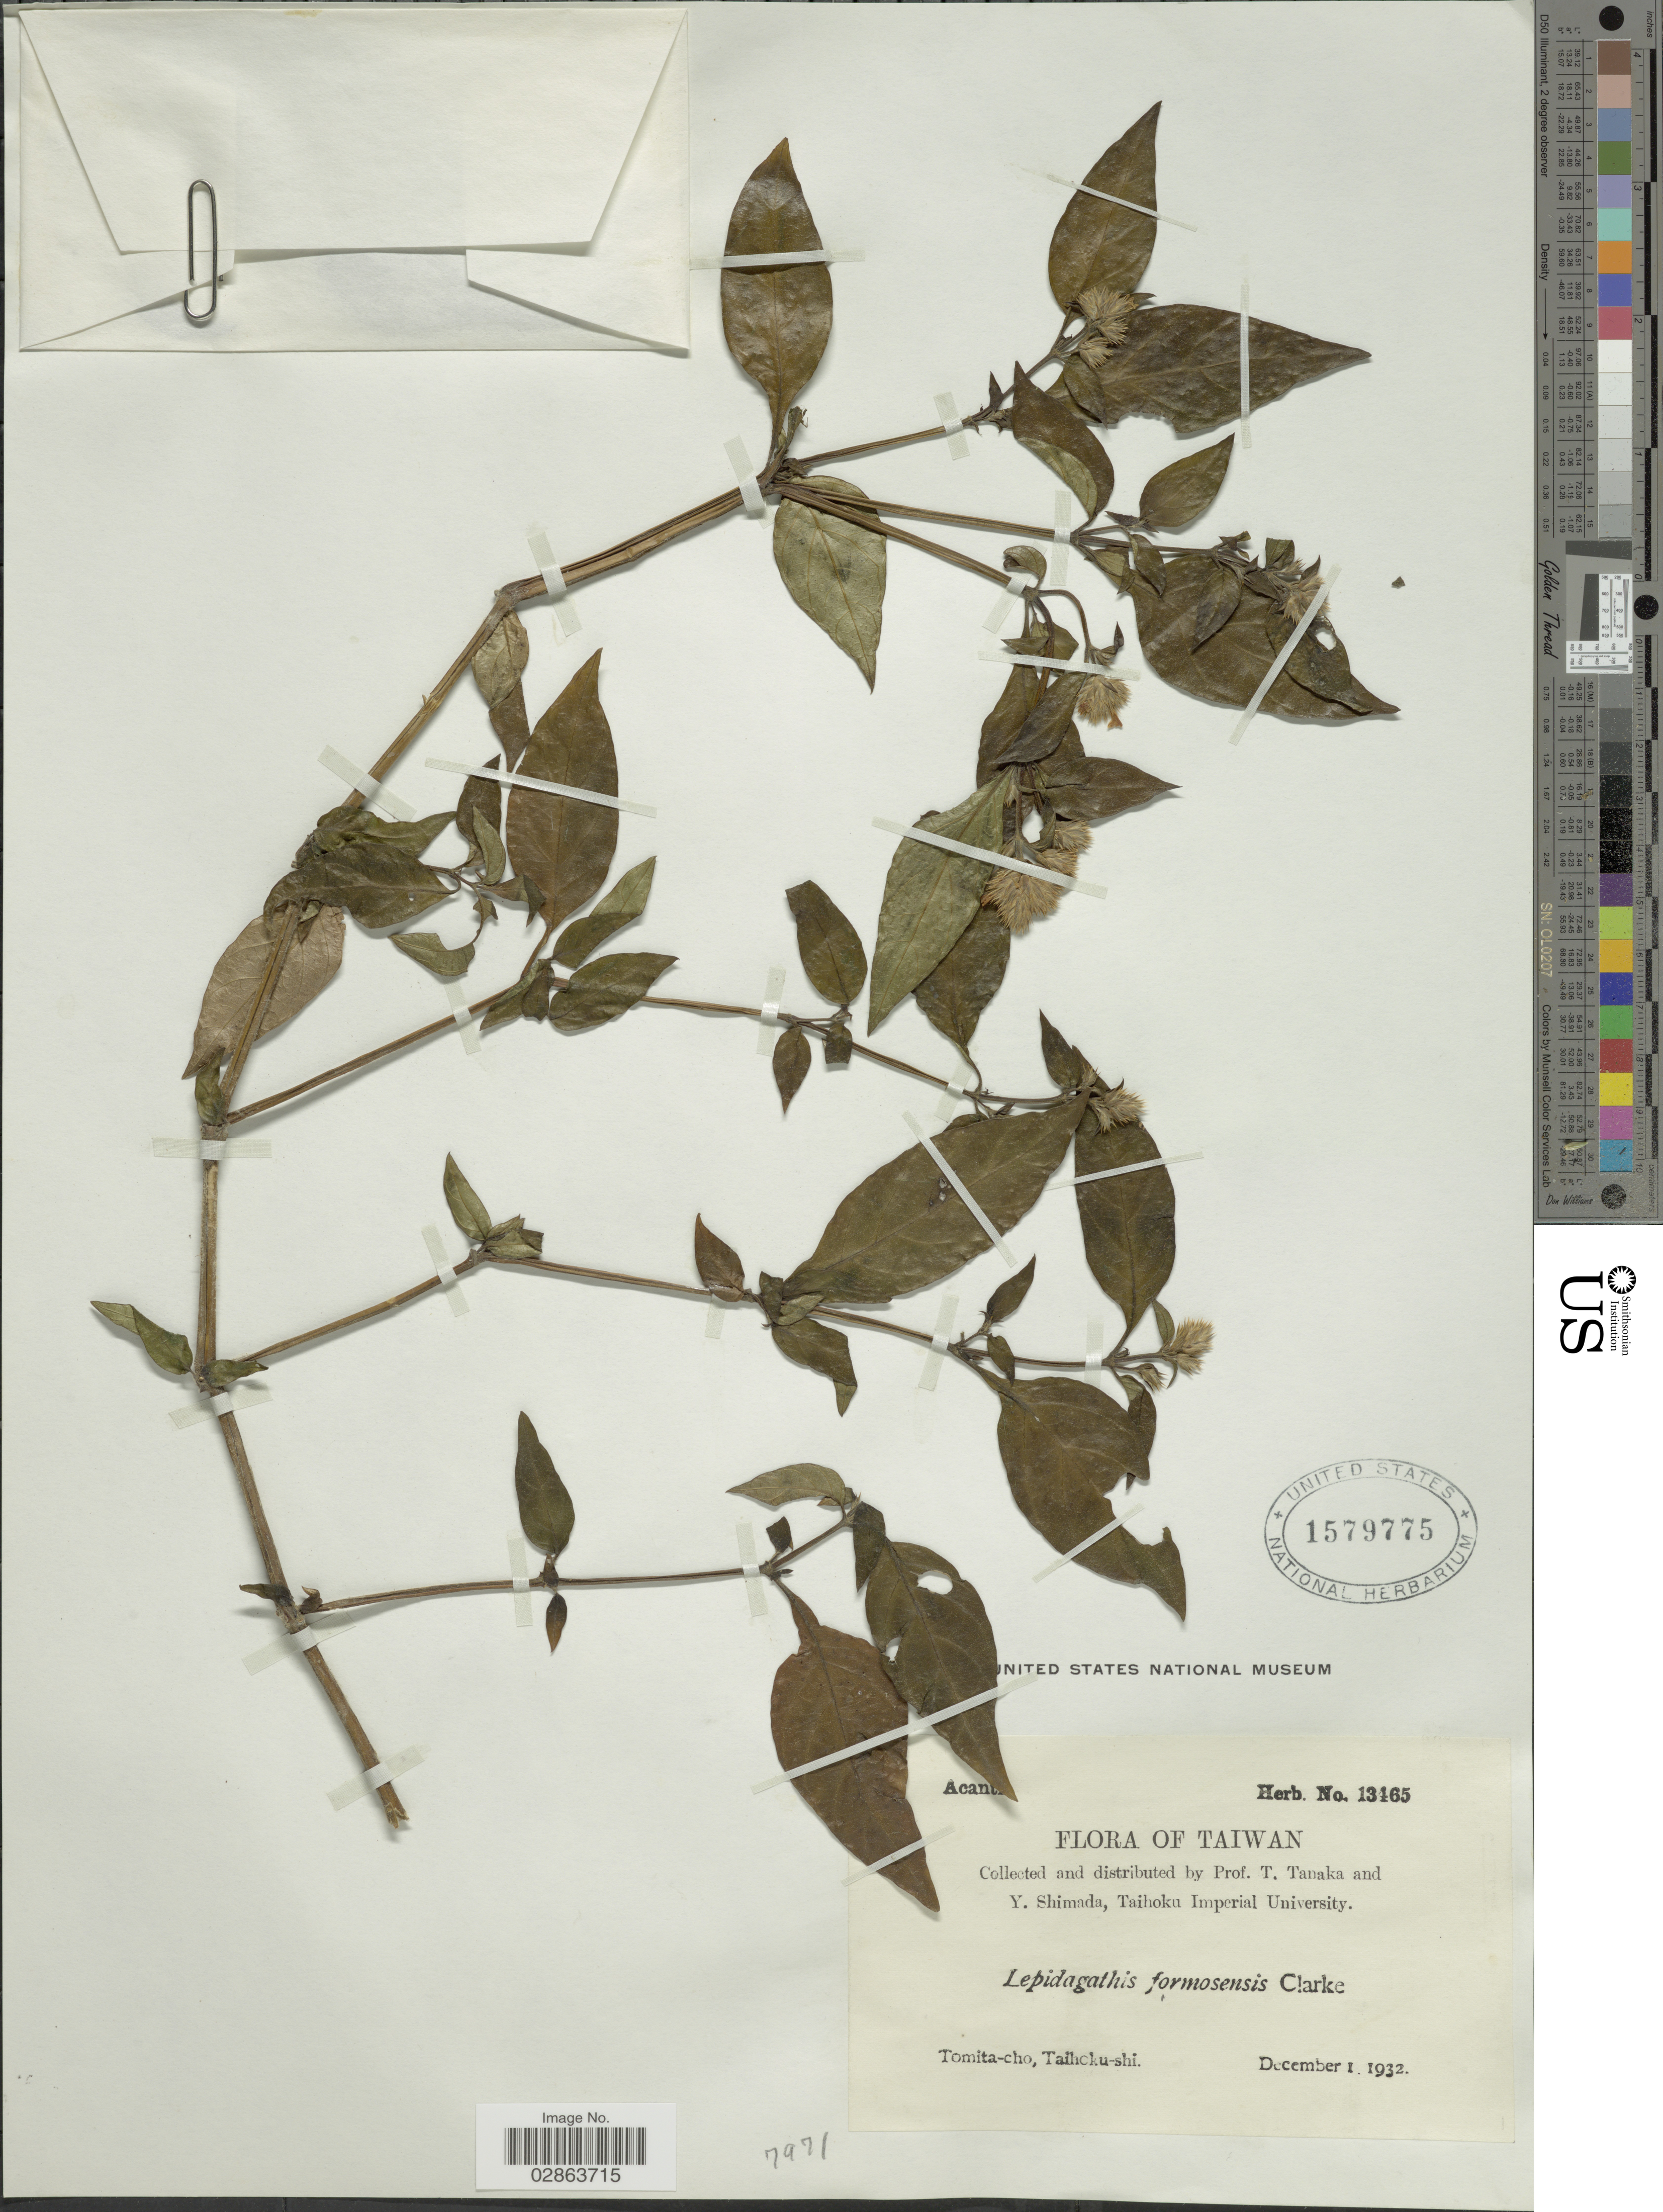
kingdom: Plantae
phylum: Tracheophyta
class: Magnoliopsida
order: Lamiales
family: Acanthaceae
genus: Lepidagathis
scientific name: Lepidagathis formosensis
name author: C.B. Clarke ex Hayata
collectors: T. Tanaka & Y. Shimada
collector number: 13465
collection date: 1932-12-01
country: Taiwan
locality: Tomita-cho, Taihoku-shi.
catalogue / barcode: US 1579775